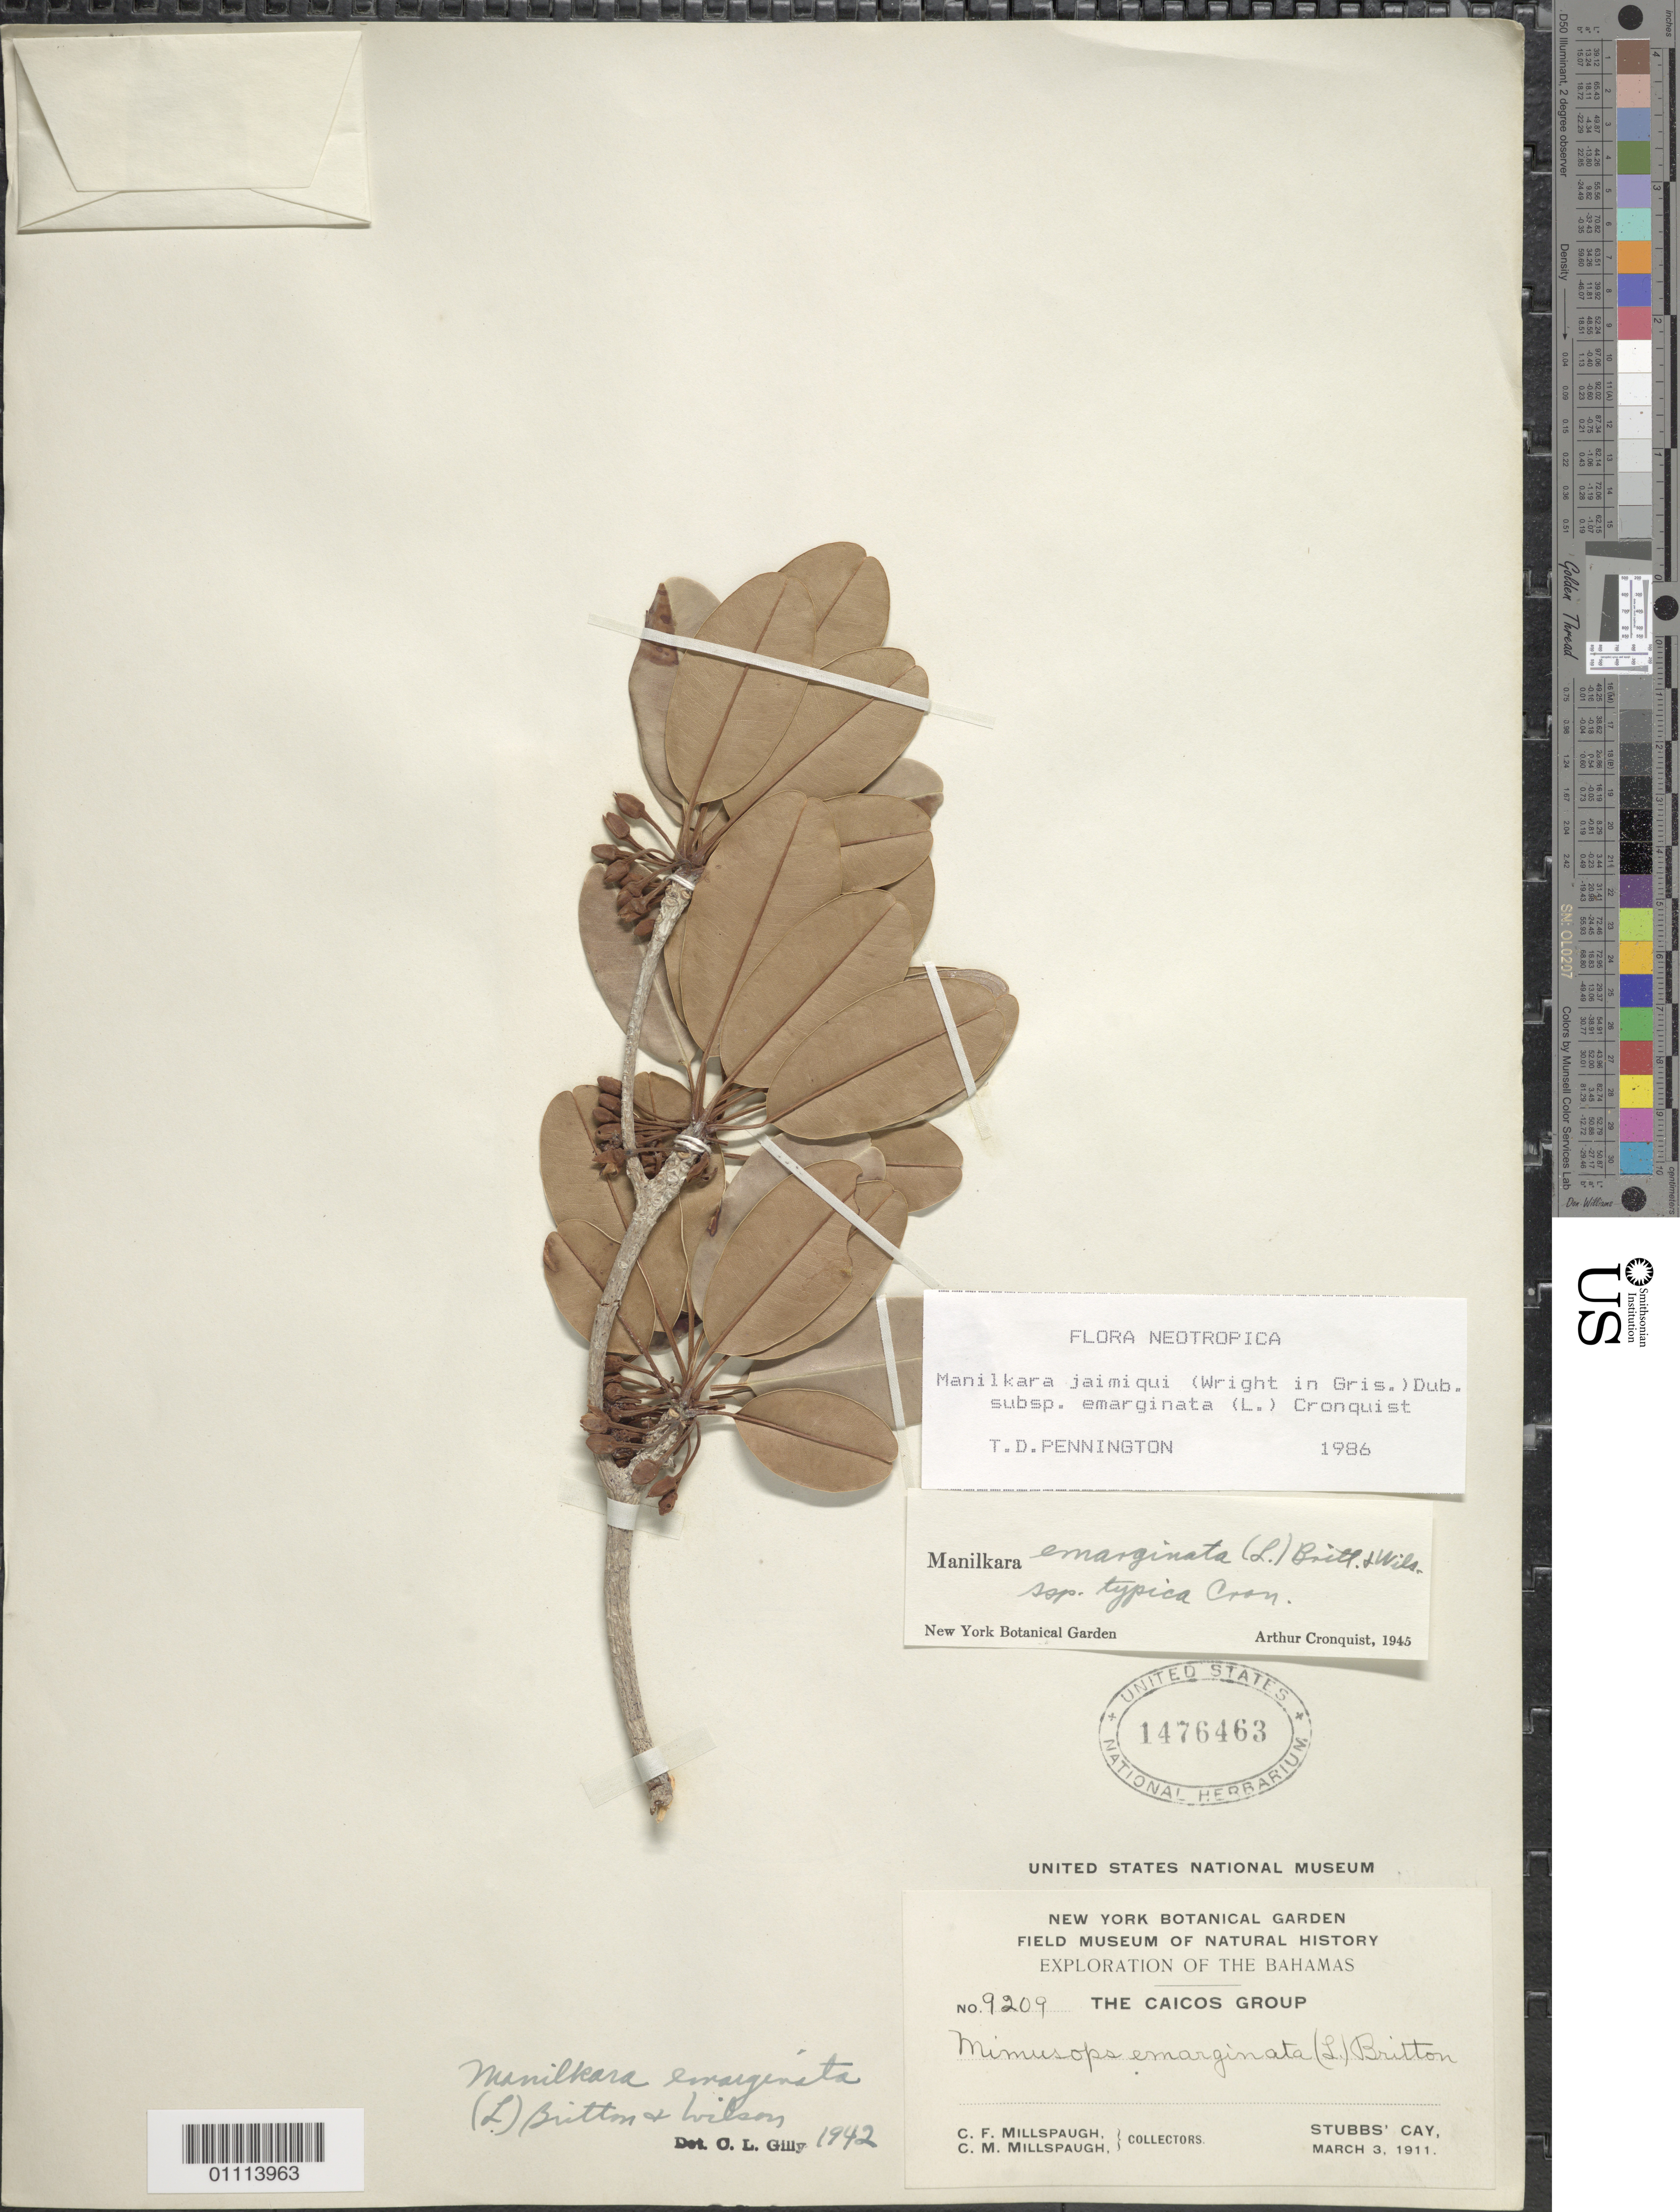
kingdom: Plantae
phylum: Tracheophyta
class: Magnoliopsida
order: Ericales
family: Sapotaceae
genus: Manilkara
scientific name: Manilkara jaimiqui subsp. emarginata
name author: (L.) Cronq.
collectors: C. F. Millspaugh & C. Millspaugh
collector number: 9209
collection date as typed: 03 Mar 1911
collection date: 1911-03-03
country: Turks and Caicos Islands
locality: Stubbs' Cay, The Caicos Group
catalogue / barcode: US 1476463